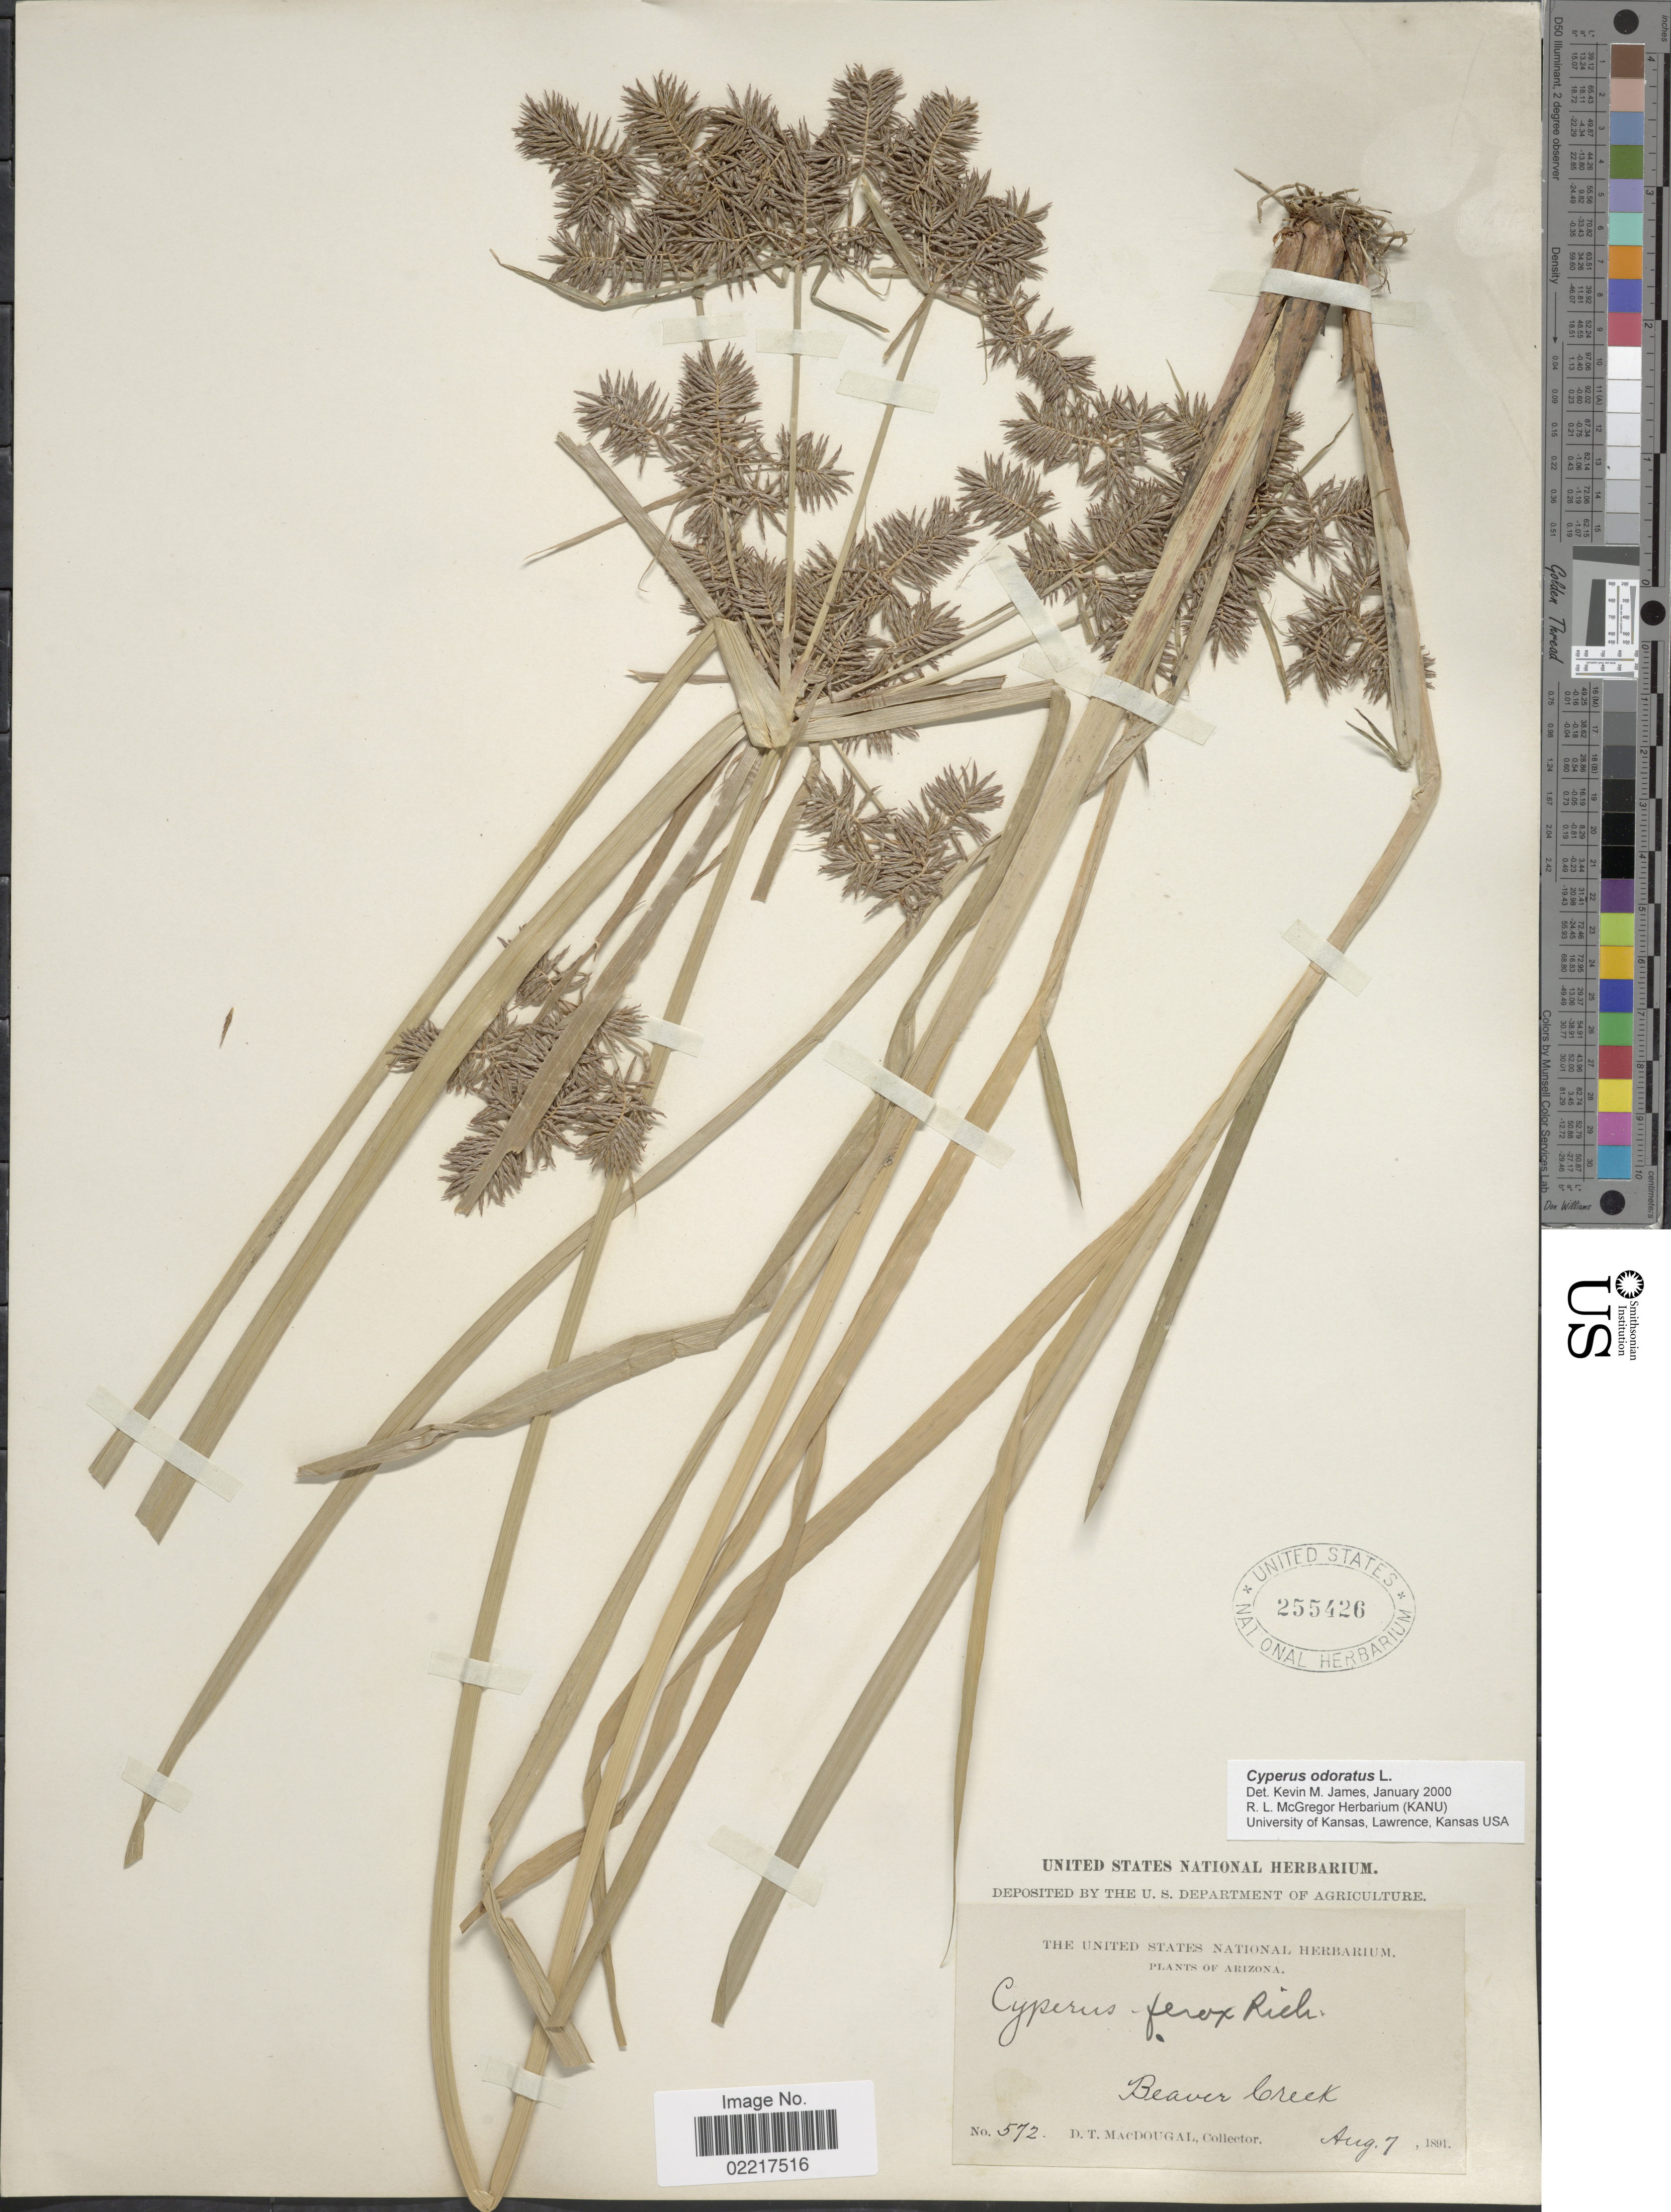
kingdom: Plantae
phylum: Tracheophyta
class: Liliopsida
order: Poales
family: Cyperaceae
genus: Cyperus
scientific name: Cyperus odoratus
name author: L.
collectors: D. T. MacDougal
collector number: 572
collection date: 1891-08-07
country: United States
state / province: Arizona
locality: Beaver Creek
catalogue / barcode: US 255426